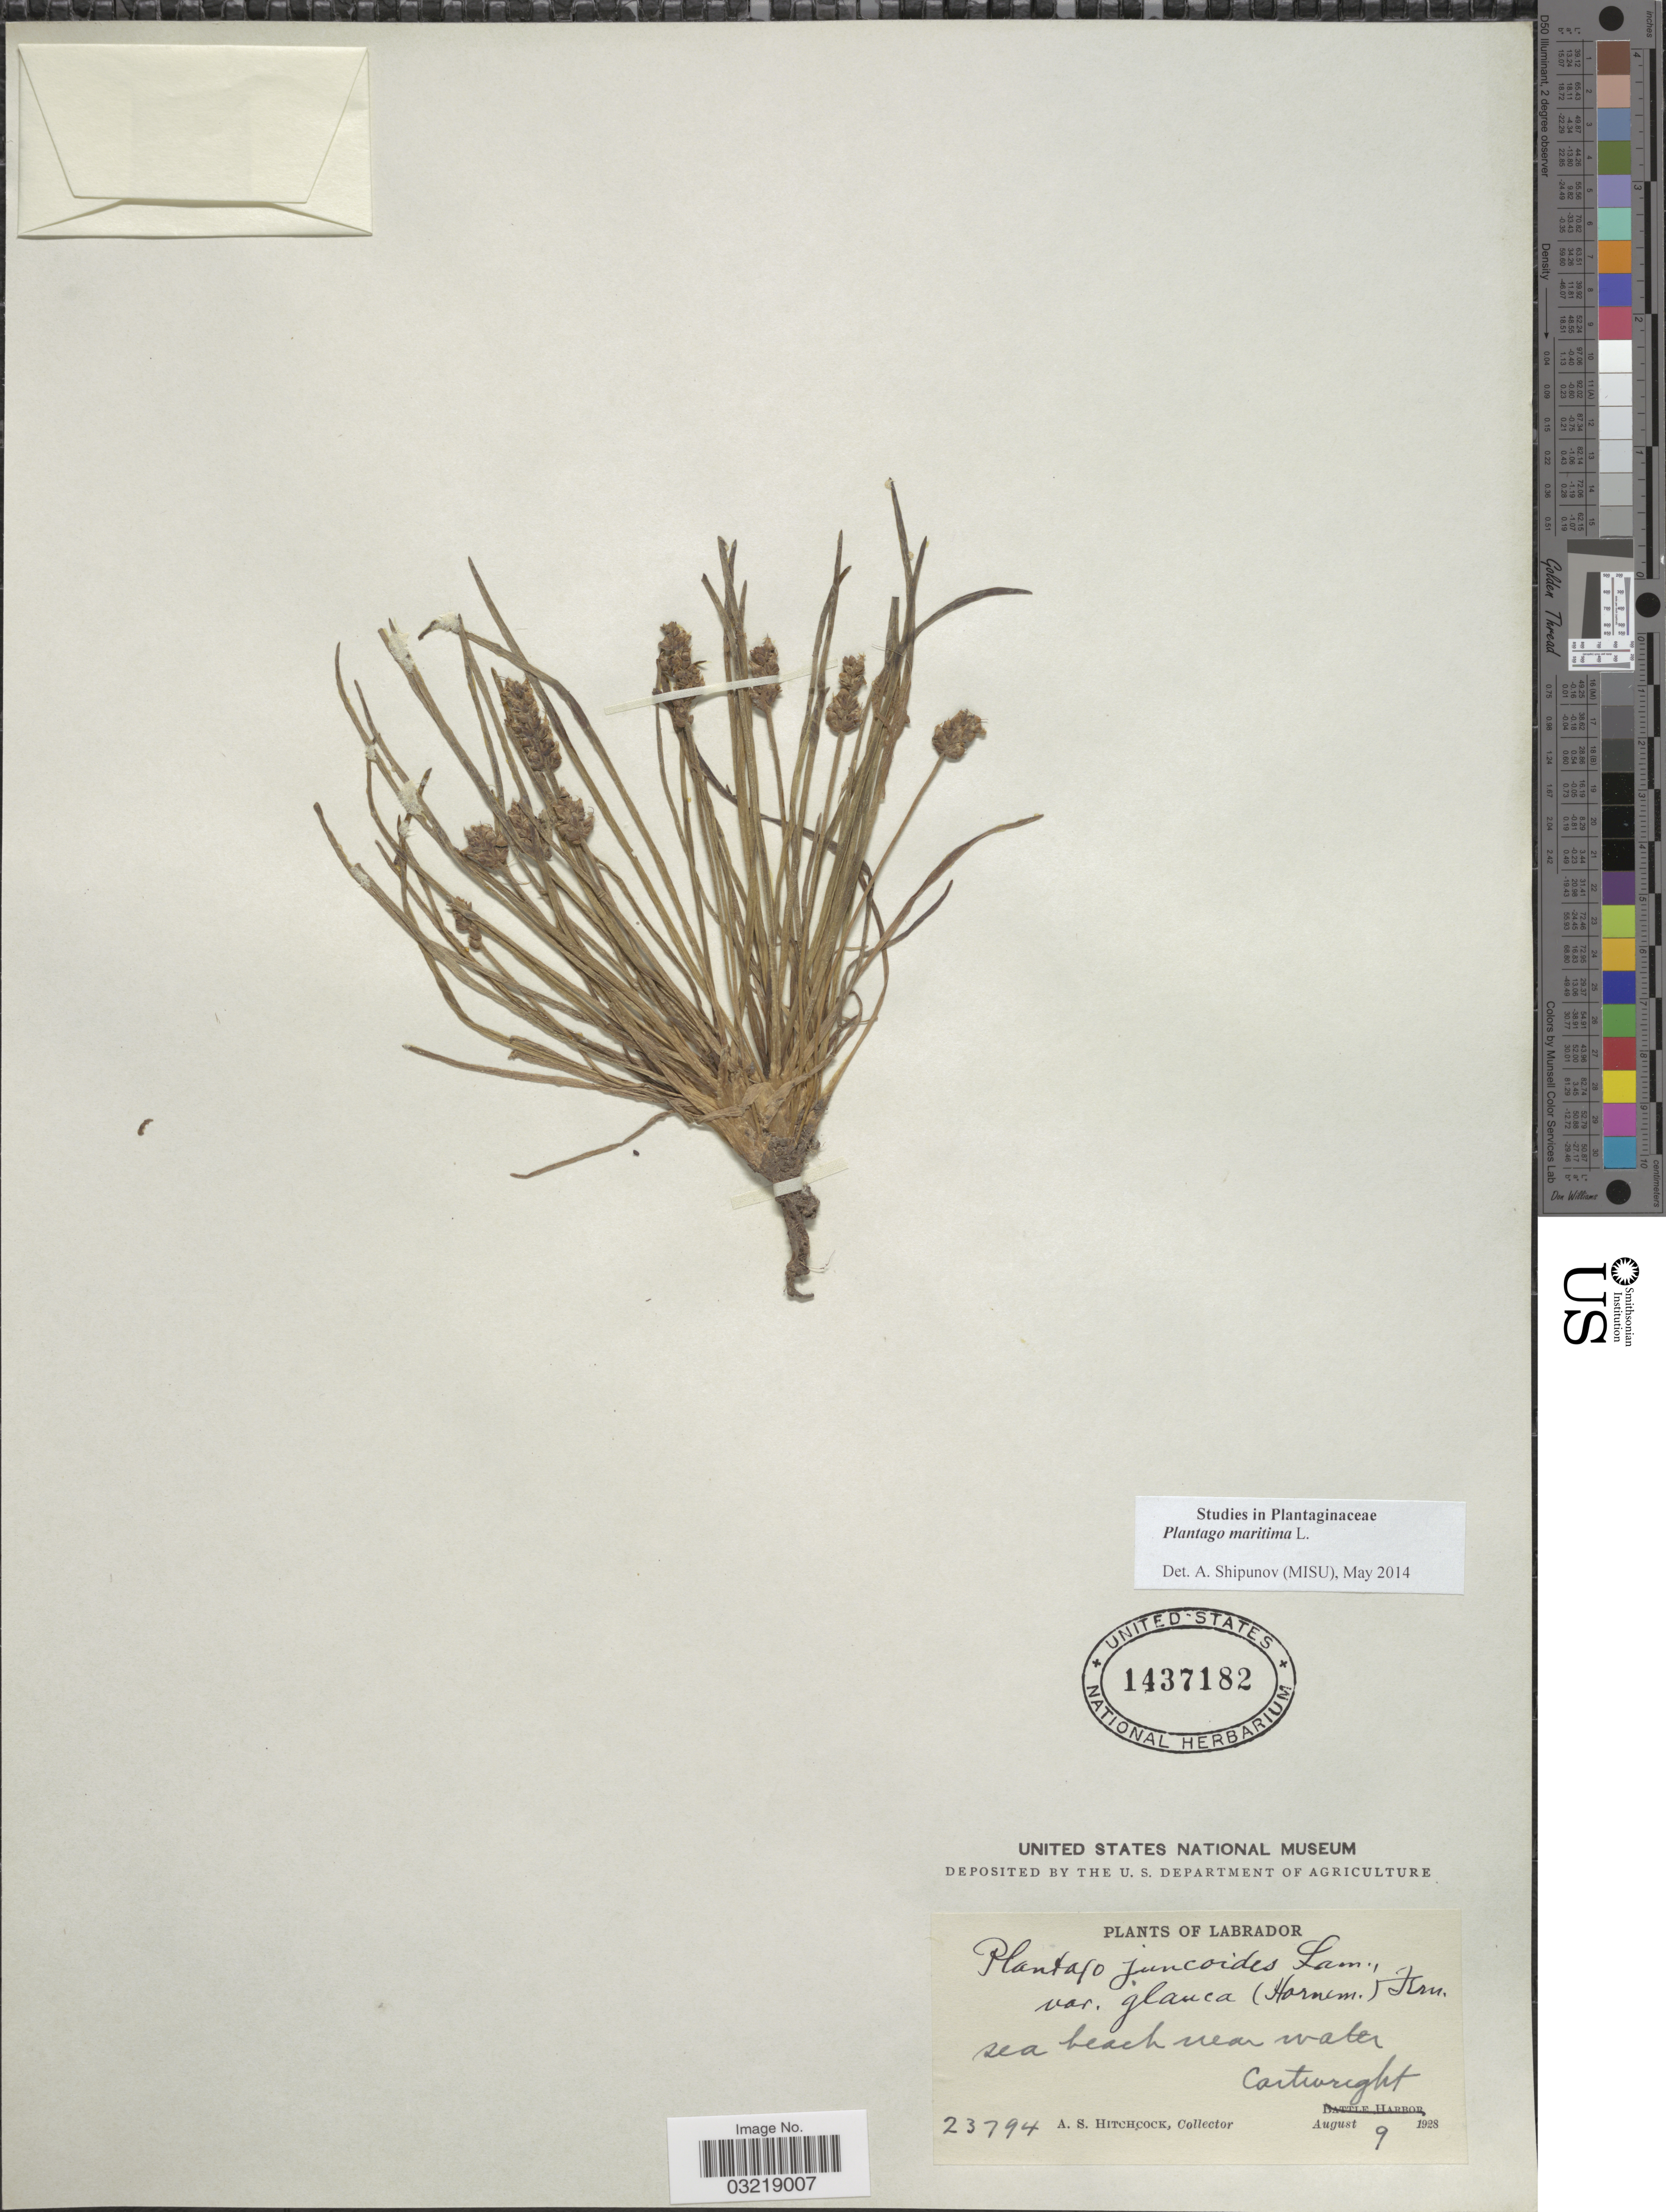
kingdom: Plantae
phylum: Tracheophyta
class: Magnoliopsida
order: Lamiales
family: Plantaginaceae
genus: Plantago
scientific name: Plantago maritima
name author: L.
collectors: A. S. Hitchcock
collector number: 23794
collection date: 1928-08-09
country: Canada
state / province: Newfoundland and Labrador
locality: Labrador. Sea beach near water Cartwright.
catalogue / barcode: US 1437182